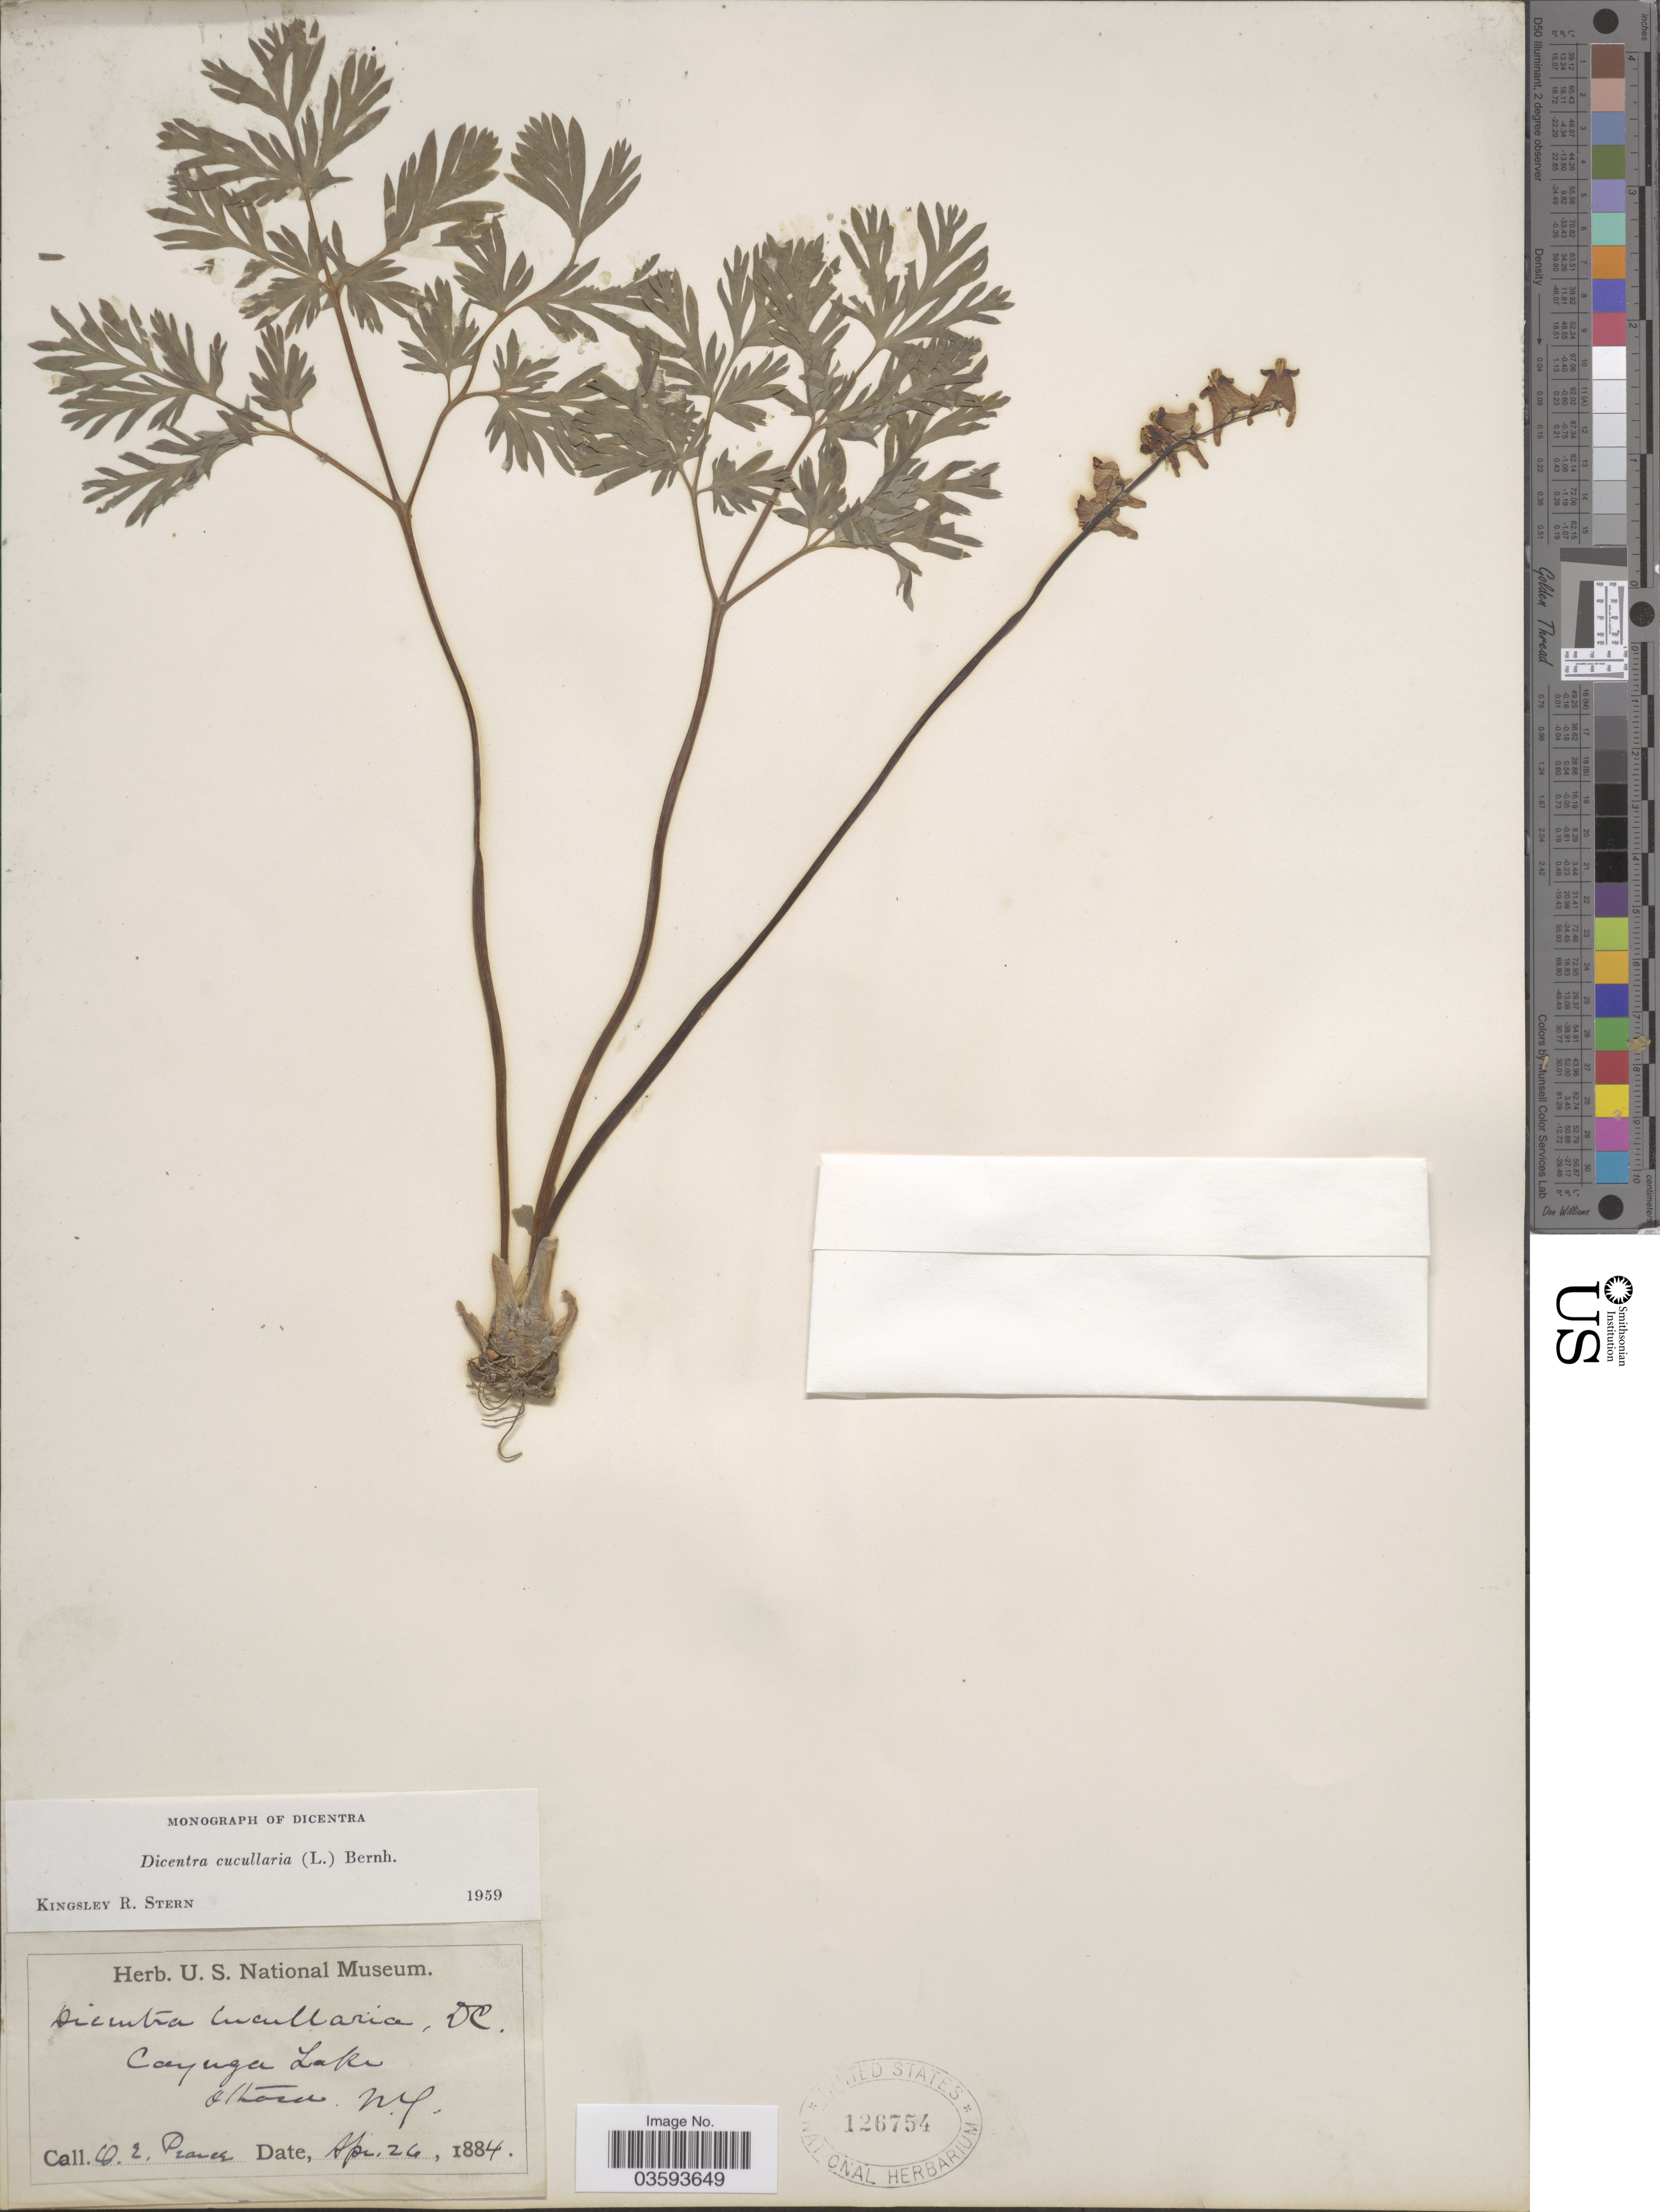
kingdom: Plantae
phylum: Tracheophyta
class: Magnoliopsida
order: Ranunculales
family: Papaveraceae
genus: Dicentra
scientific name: Dicentra cucullaria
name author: (L.) Bernh.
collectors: O. E. Pearce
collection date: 1884-04-26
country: United States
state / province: New York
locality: Cayuga Lake. Ithaca.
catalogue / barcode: US 126754